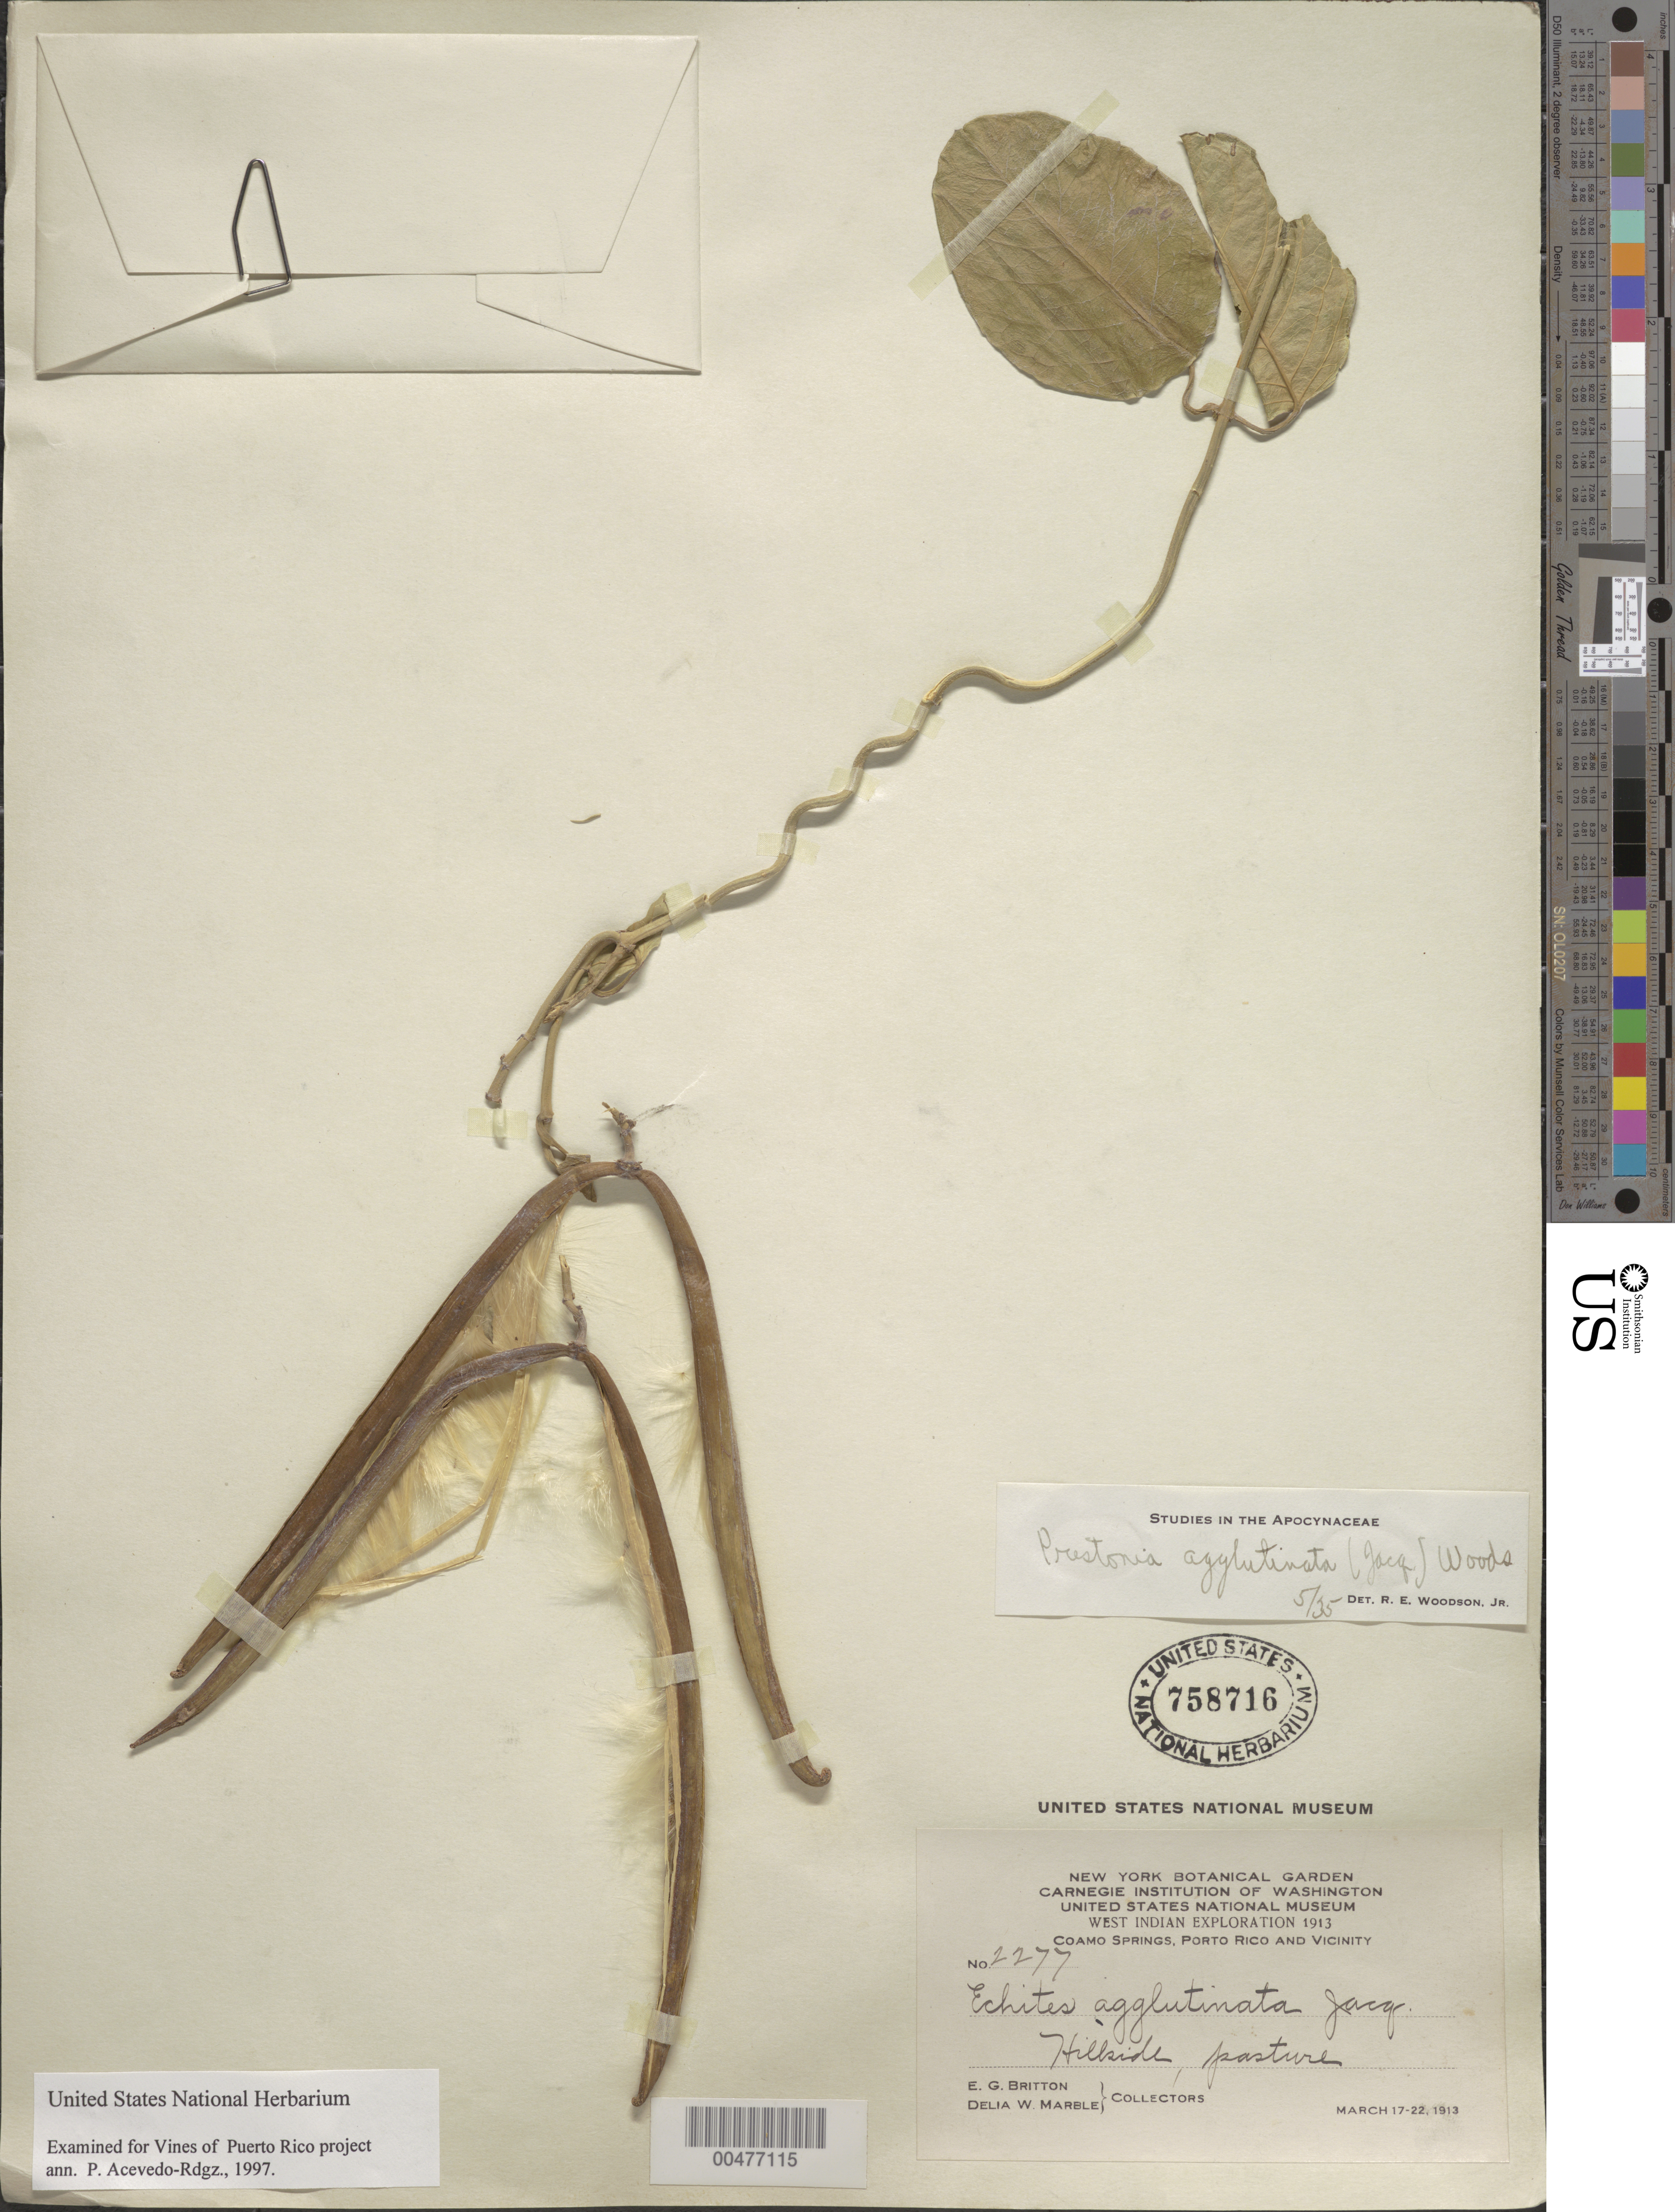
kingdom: Plantae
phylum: Tracheophyta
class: Magnoliopsida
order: Gentianales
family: Apocynaceae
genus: Echites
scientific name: Echites agglutinatus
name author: Jacq.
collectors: Britton, -- & D. W. Marble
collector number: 2277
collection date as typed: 17 Mar 1913 to 22 Mar 1913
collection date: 1913-03-17/1913-03-22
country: Puerto Rico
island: Greater Antilles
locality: Coamo Springs. Hillside pasture.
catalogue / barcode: US 758716